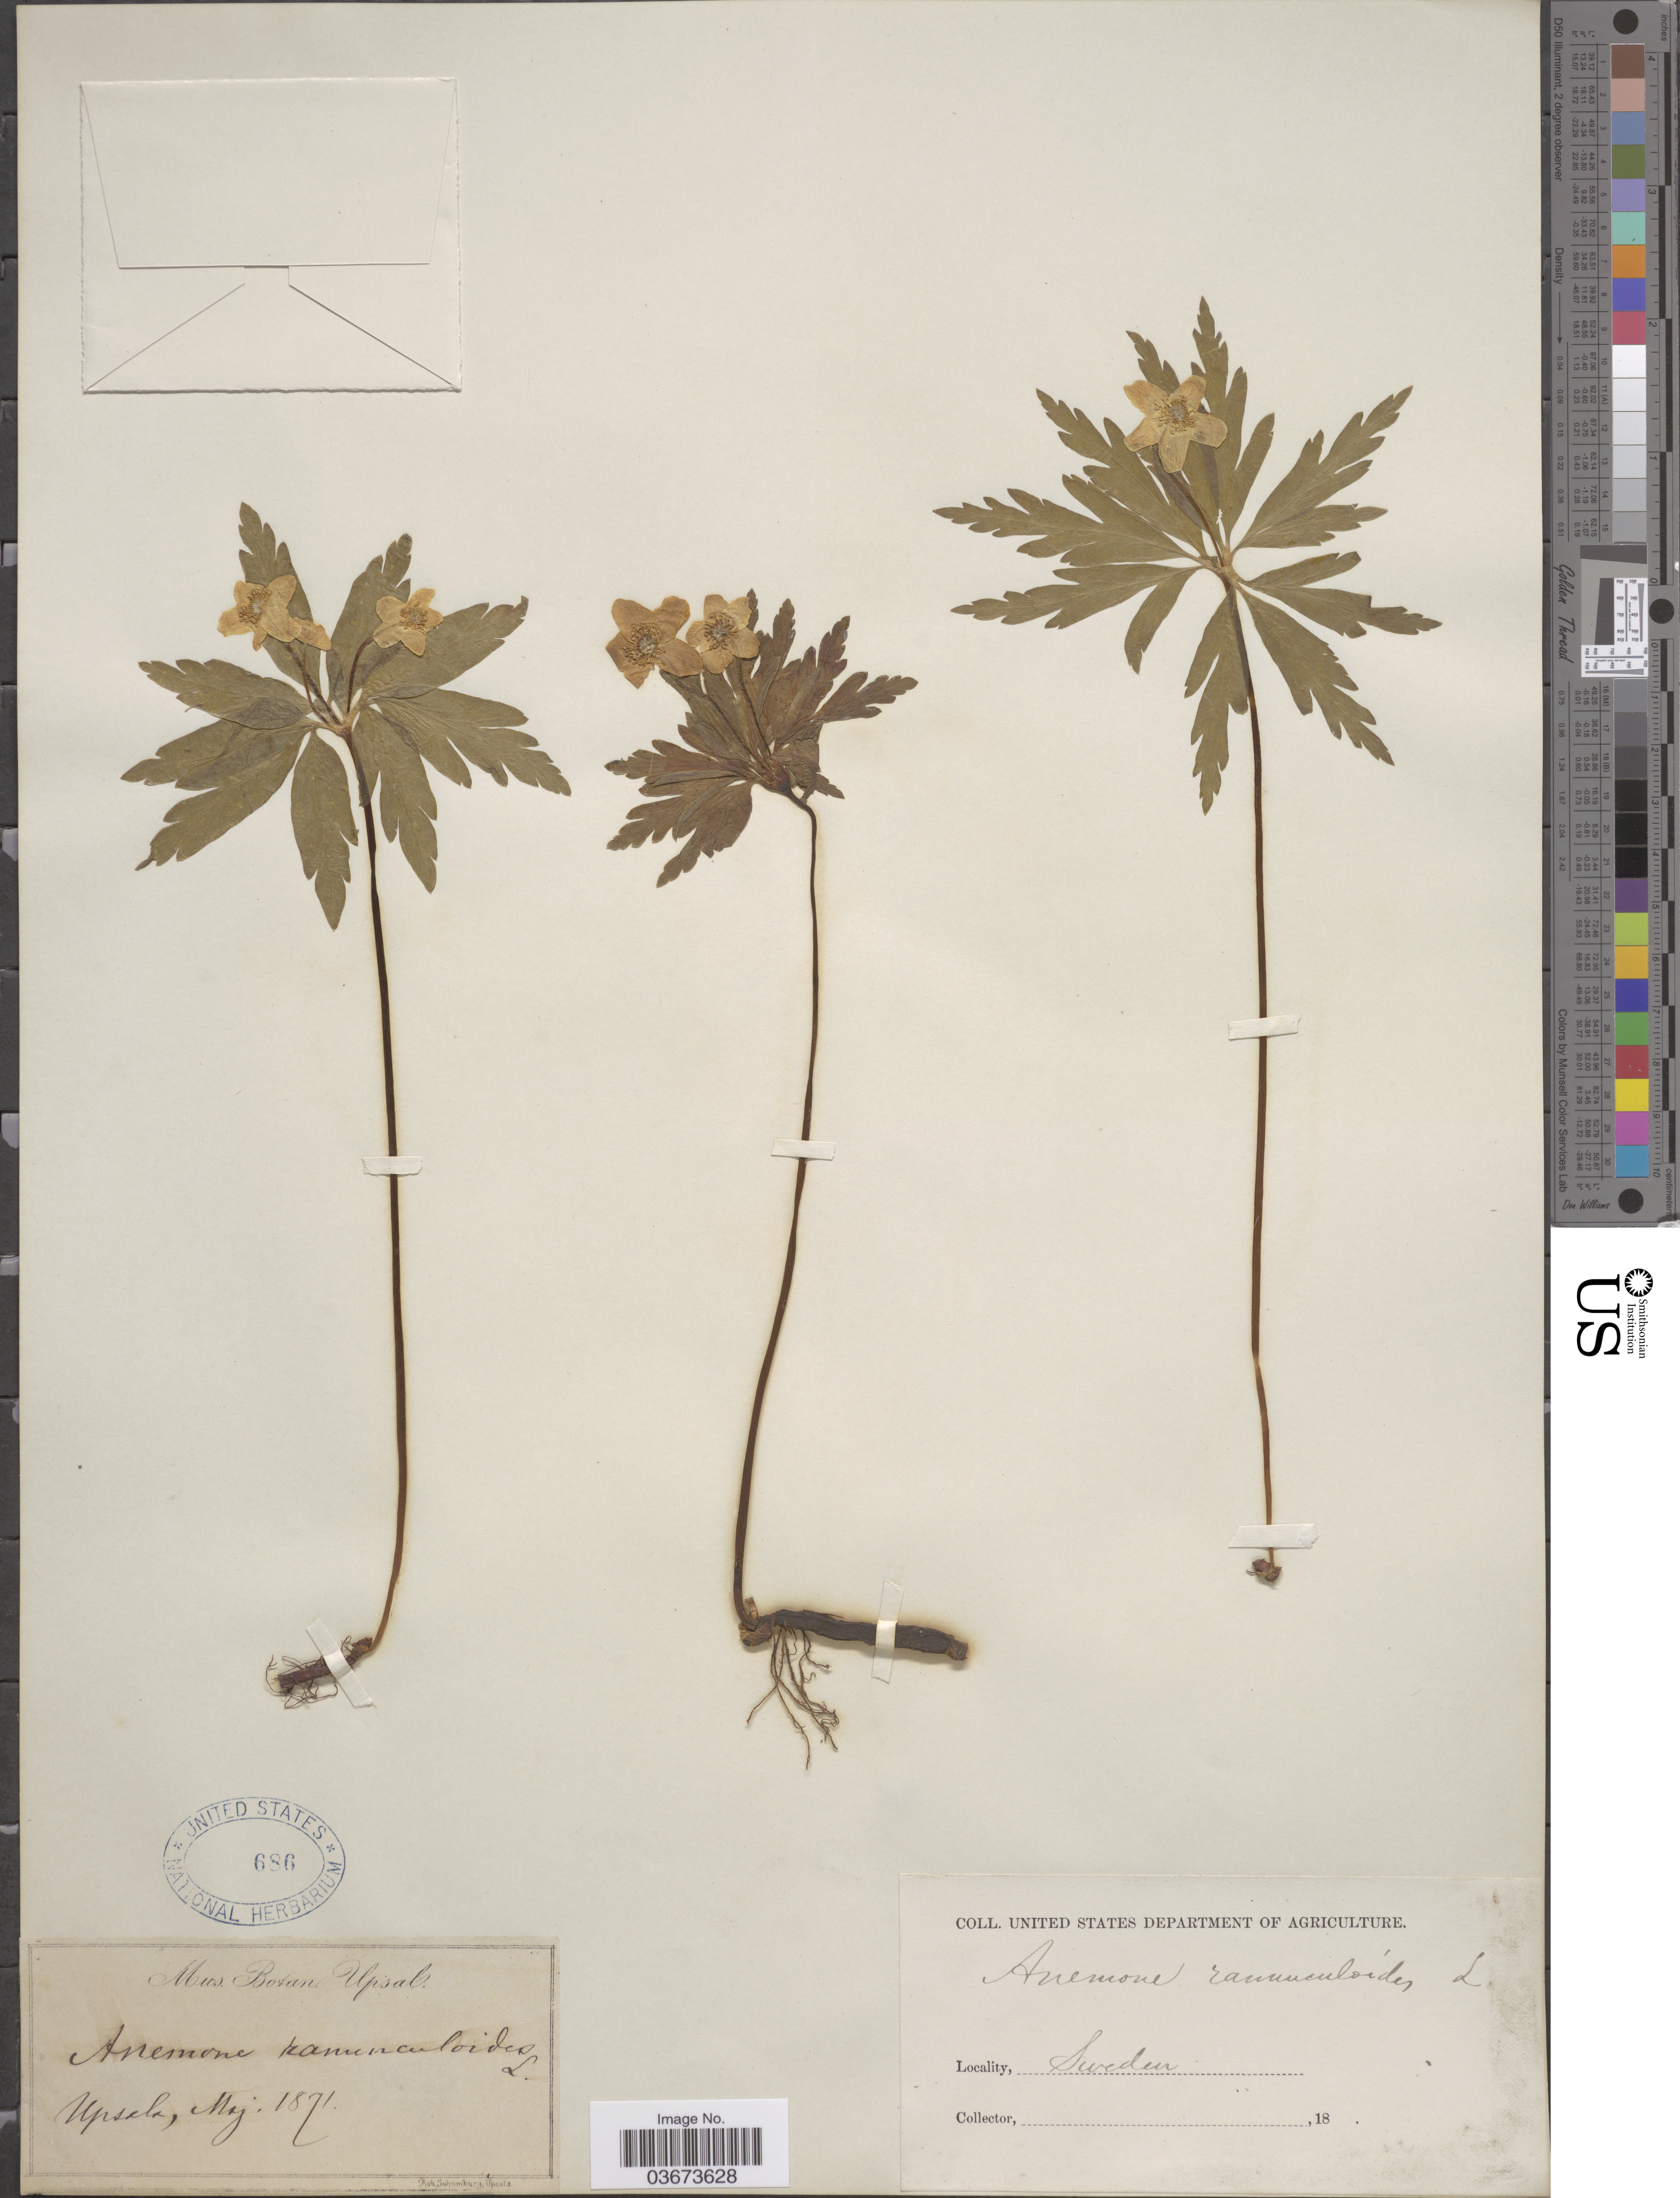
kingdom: Plantae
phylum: Tracheophyta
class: Magnoliopsida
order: Ranunculales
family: Ranunculaceae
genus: Anemone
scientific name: Anemone ranunculoides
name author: L.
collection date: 1871-05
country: Sweden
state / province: Uppsala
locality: Upsala.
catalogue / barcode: US 686